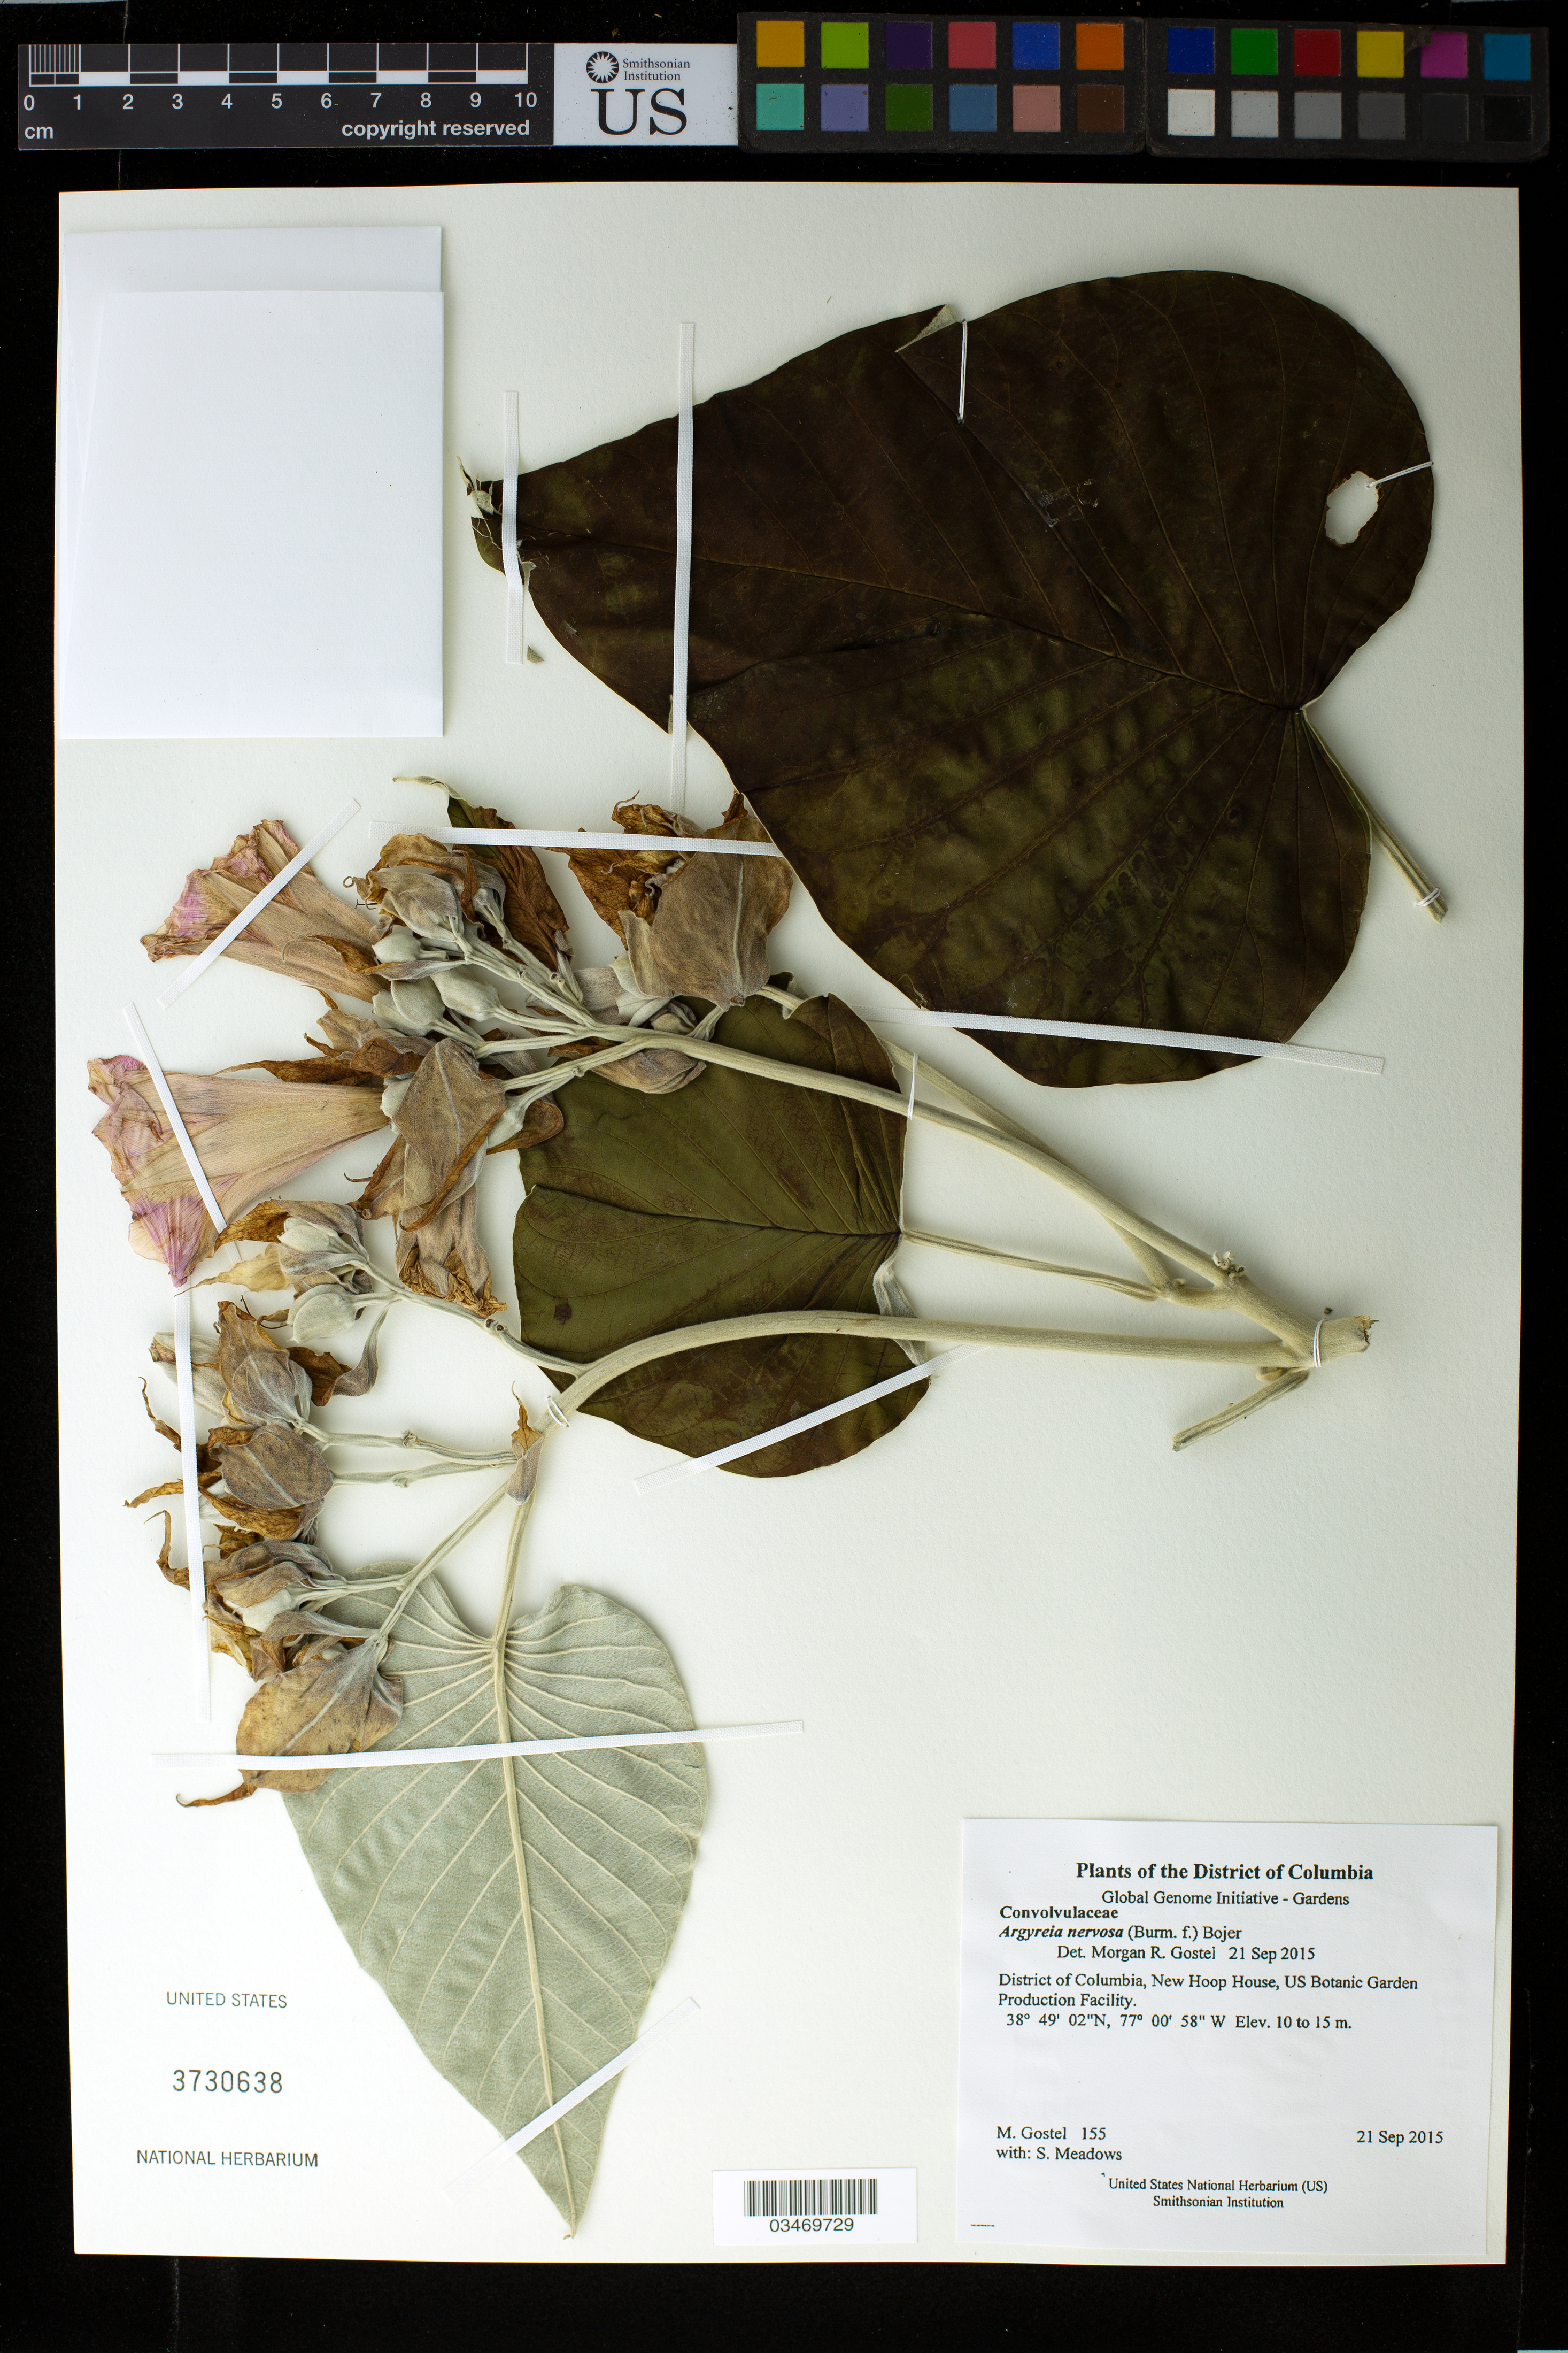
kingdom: Plantae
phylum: Tracheophyta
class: Magnoliopsida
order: Solanales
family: Convolvulaceae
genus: Argyreia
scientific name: Argyreia nervosa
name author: (Burm. f.) Bojer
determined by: Gostel, M. R.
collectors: M. R. Gostel & S. Meadows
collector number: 155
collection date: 2015-09-21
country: United States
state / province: District of Columbia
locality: New Hoop House, US Botanic Garden Production Facility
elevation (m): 10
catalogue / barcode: US 3730638